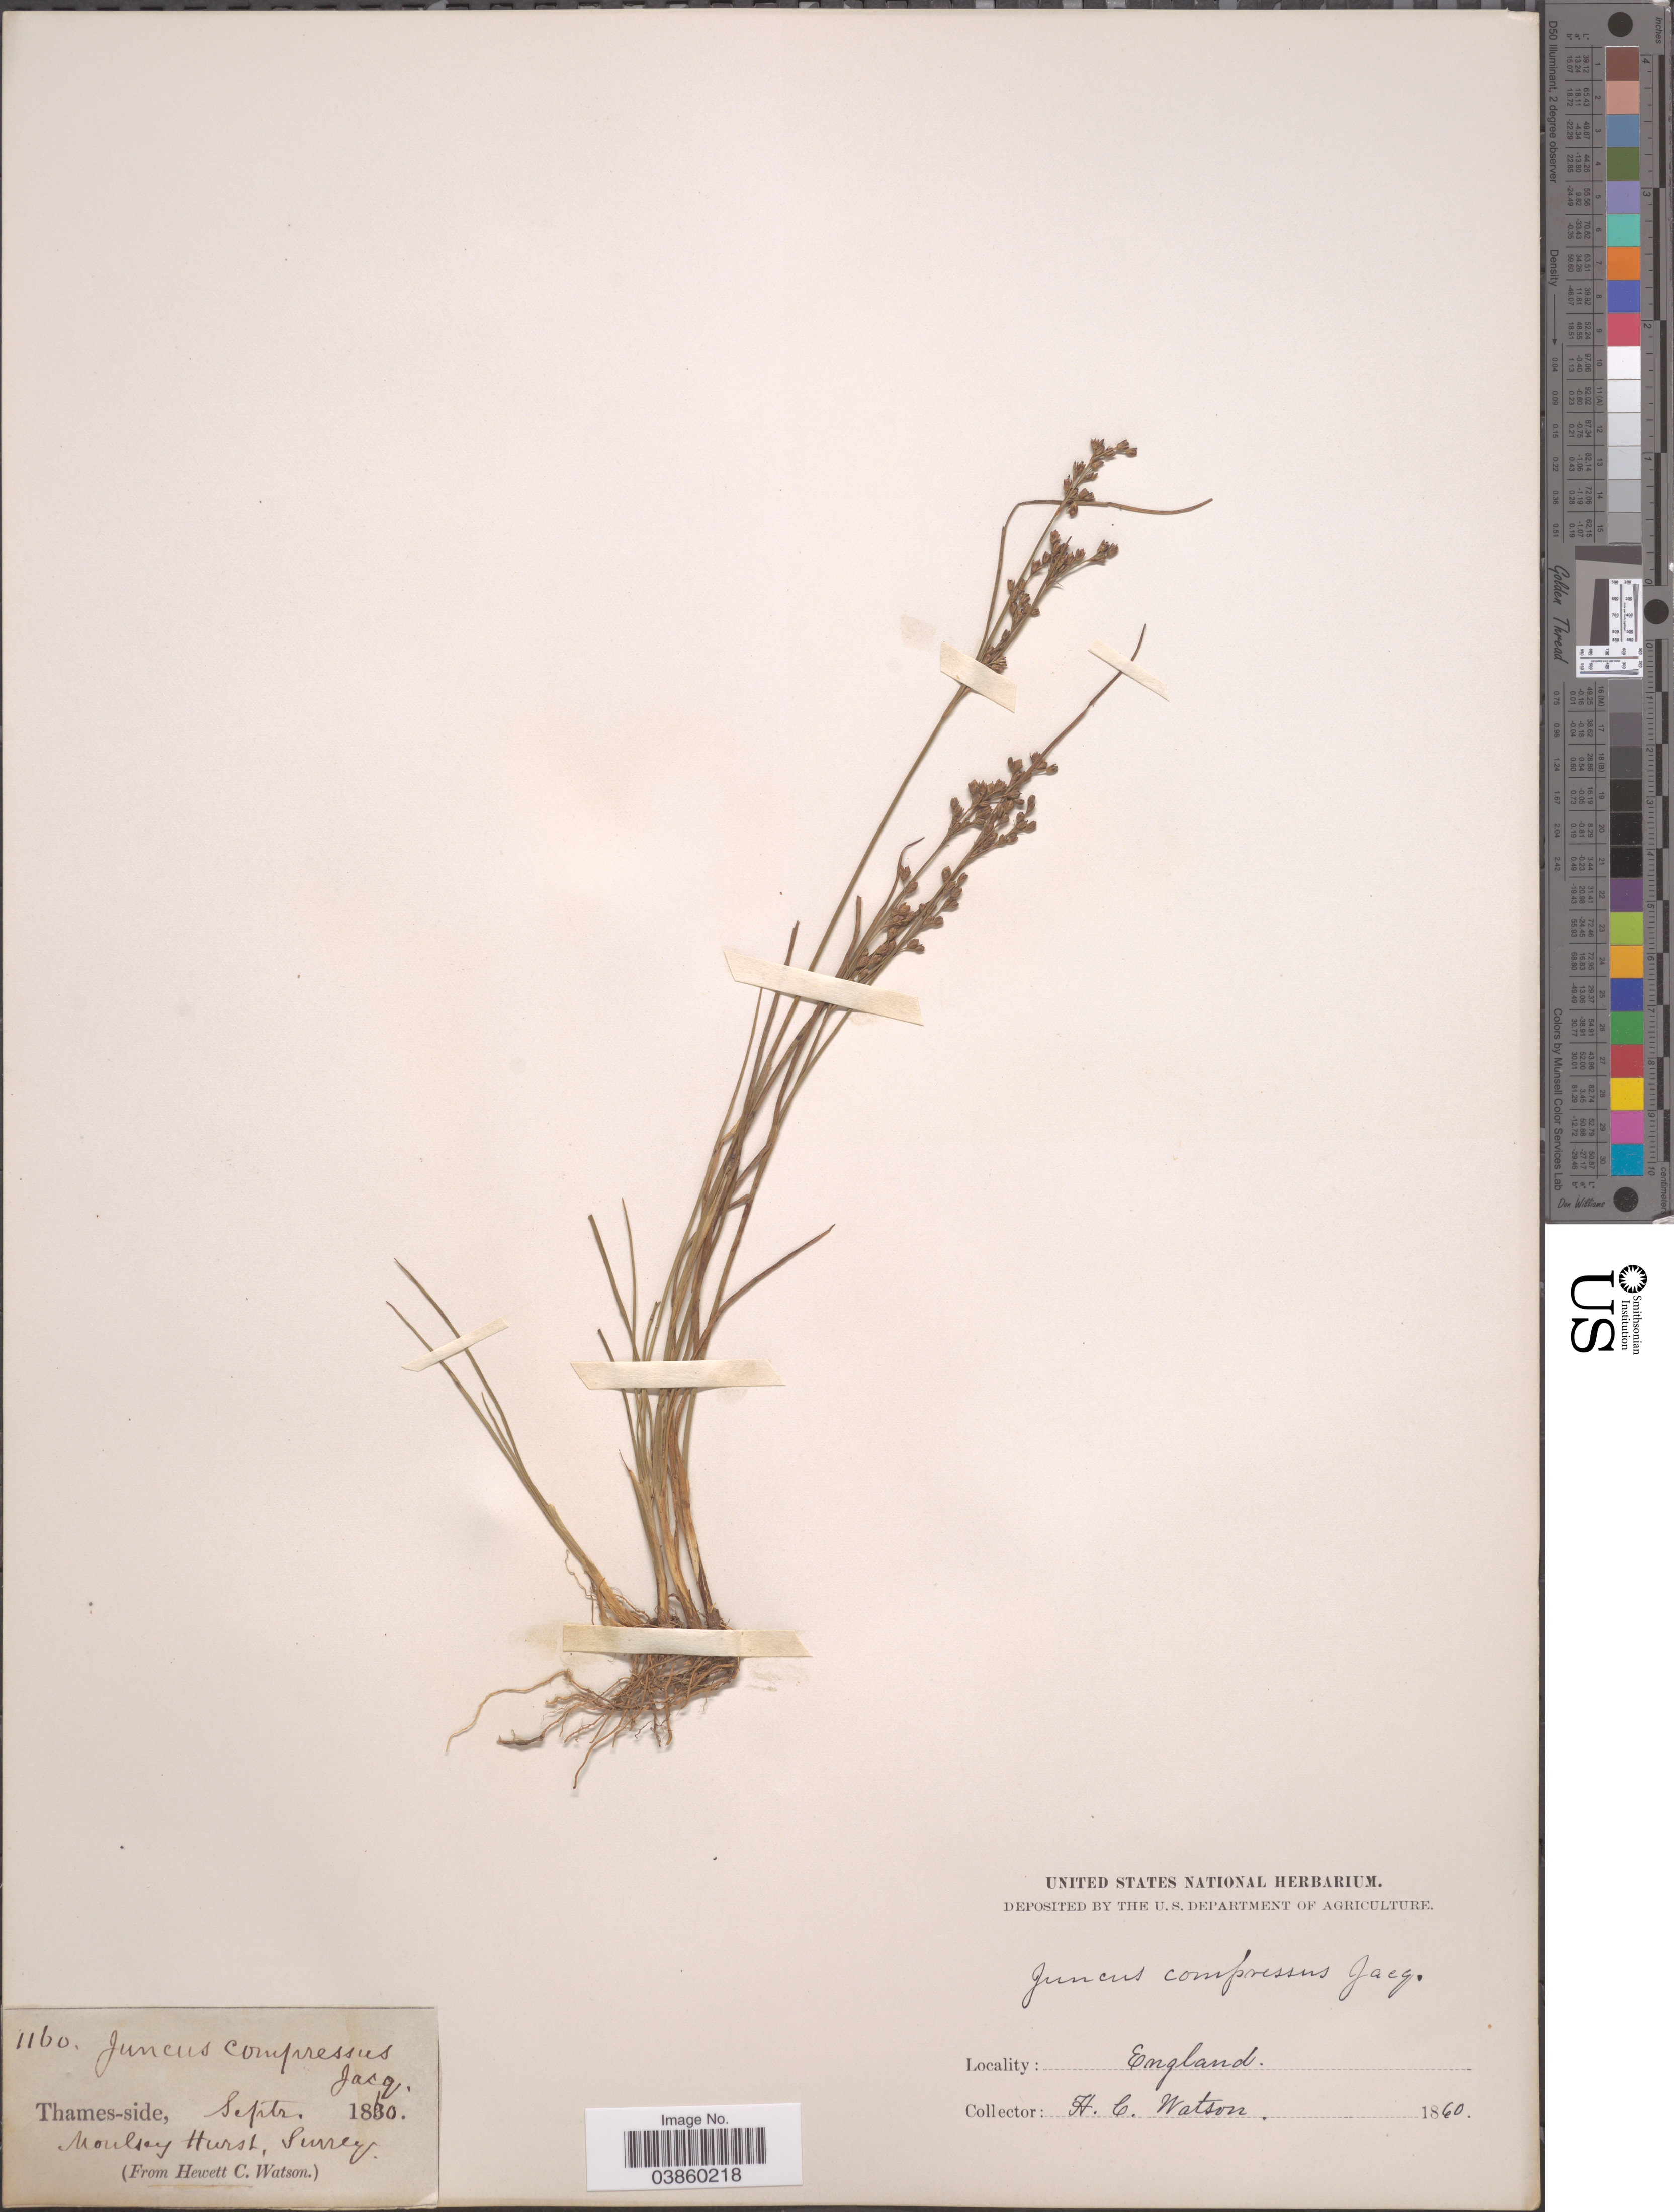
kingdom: Plantae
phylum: Tracheophyta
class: Liliopsida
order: Poales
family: Juncaceae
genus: Juncus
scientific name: Juncus compressus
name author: Jacq.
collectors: H. Watson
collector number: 1160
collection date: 1830-09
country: United Kingdom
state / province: England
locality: Thames-side. Moulsey Hurst, Surrey.